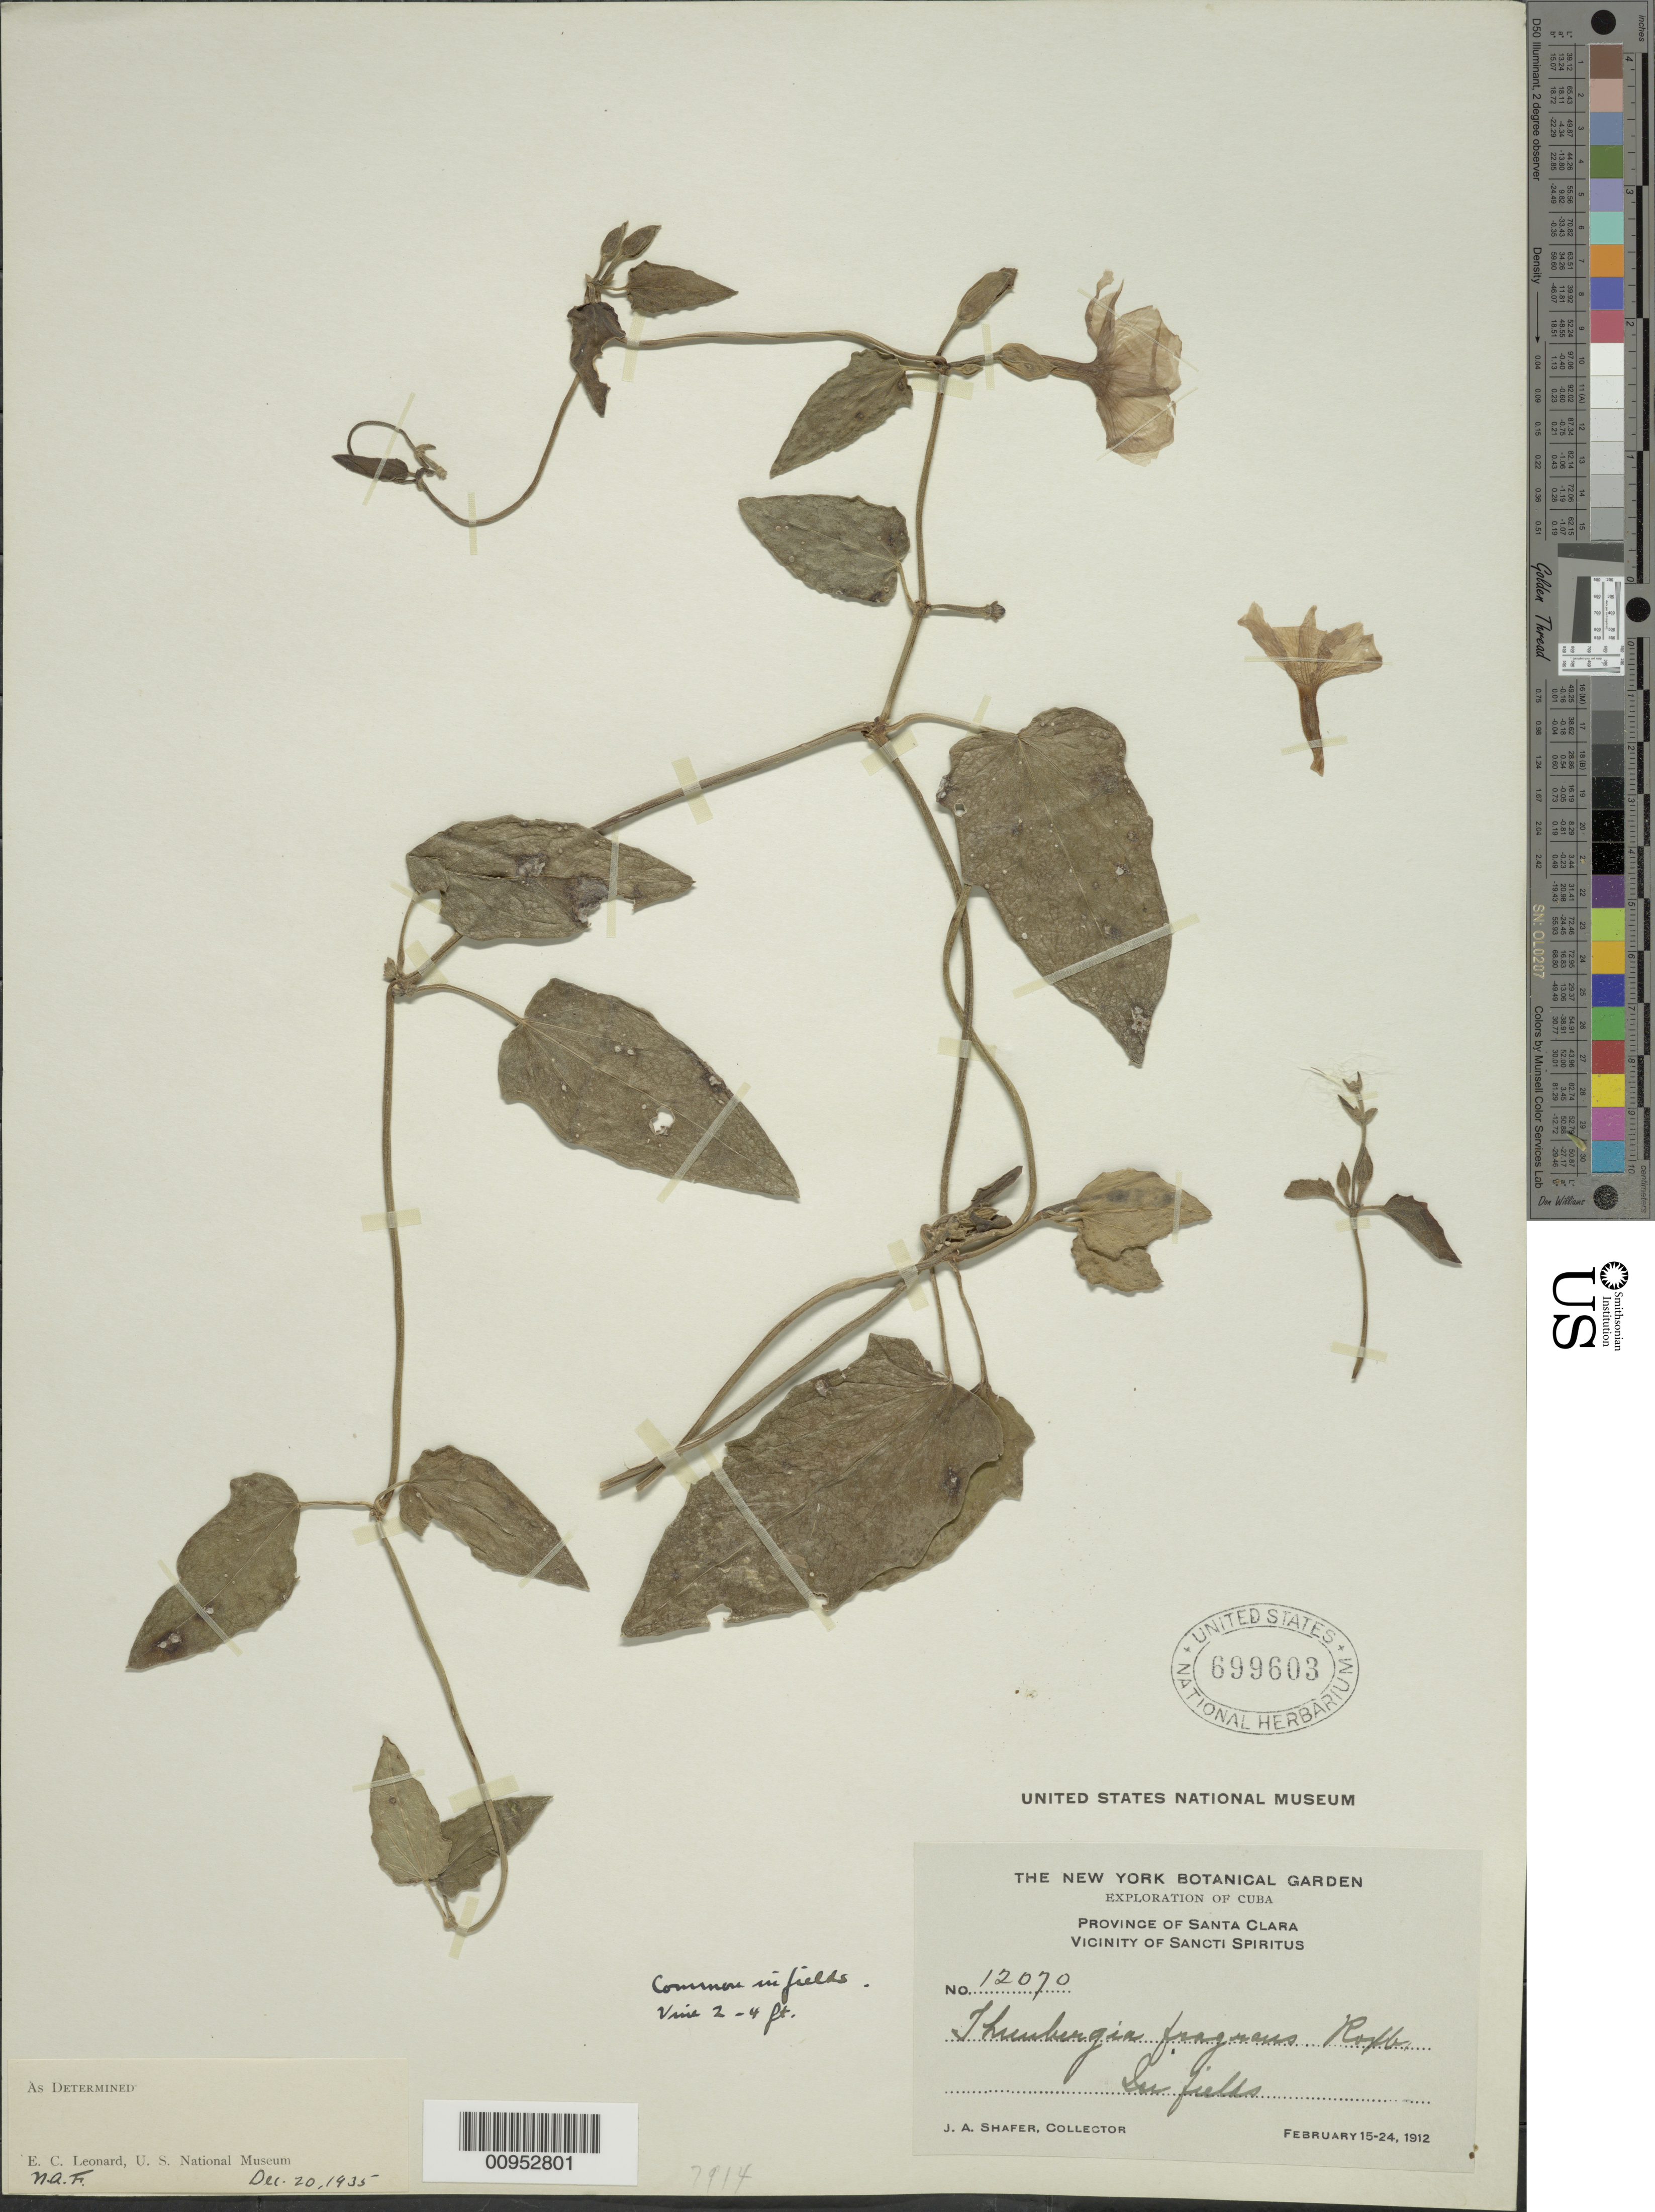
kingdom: Plantae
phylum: Tracheophyta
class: Magnoliopsida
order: Lamiales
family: Acanthaceae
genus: Thunbergia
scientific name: Thunbergia fragrans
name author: Roxb.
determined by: Leonard, Emery C., (US)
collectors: J. A. Shafer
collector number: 12070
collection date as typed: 15 Feb 1912 to 24 Feb 1912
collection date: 1912-02-15/1912-02-24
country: Cuba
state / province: Santa Clara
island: Cuba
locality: Vicinity of Sancti Spiritus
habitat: Common in fields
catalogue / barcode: US 699603